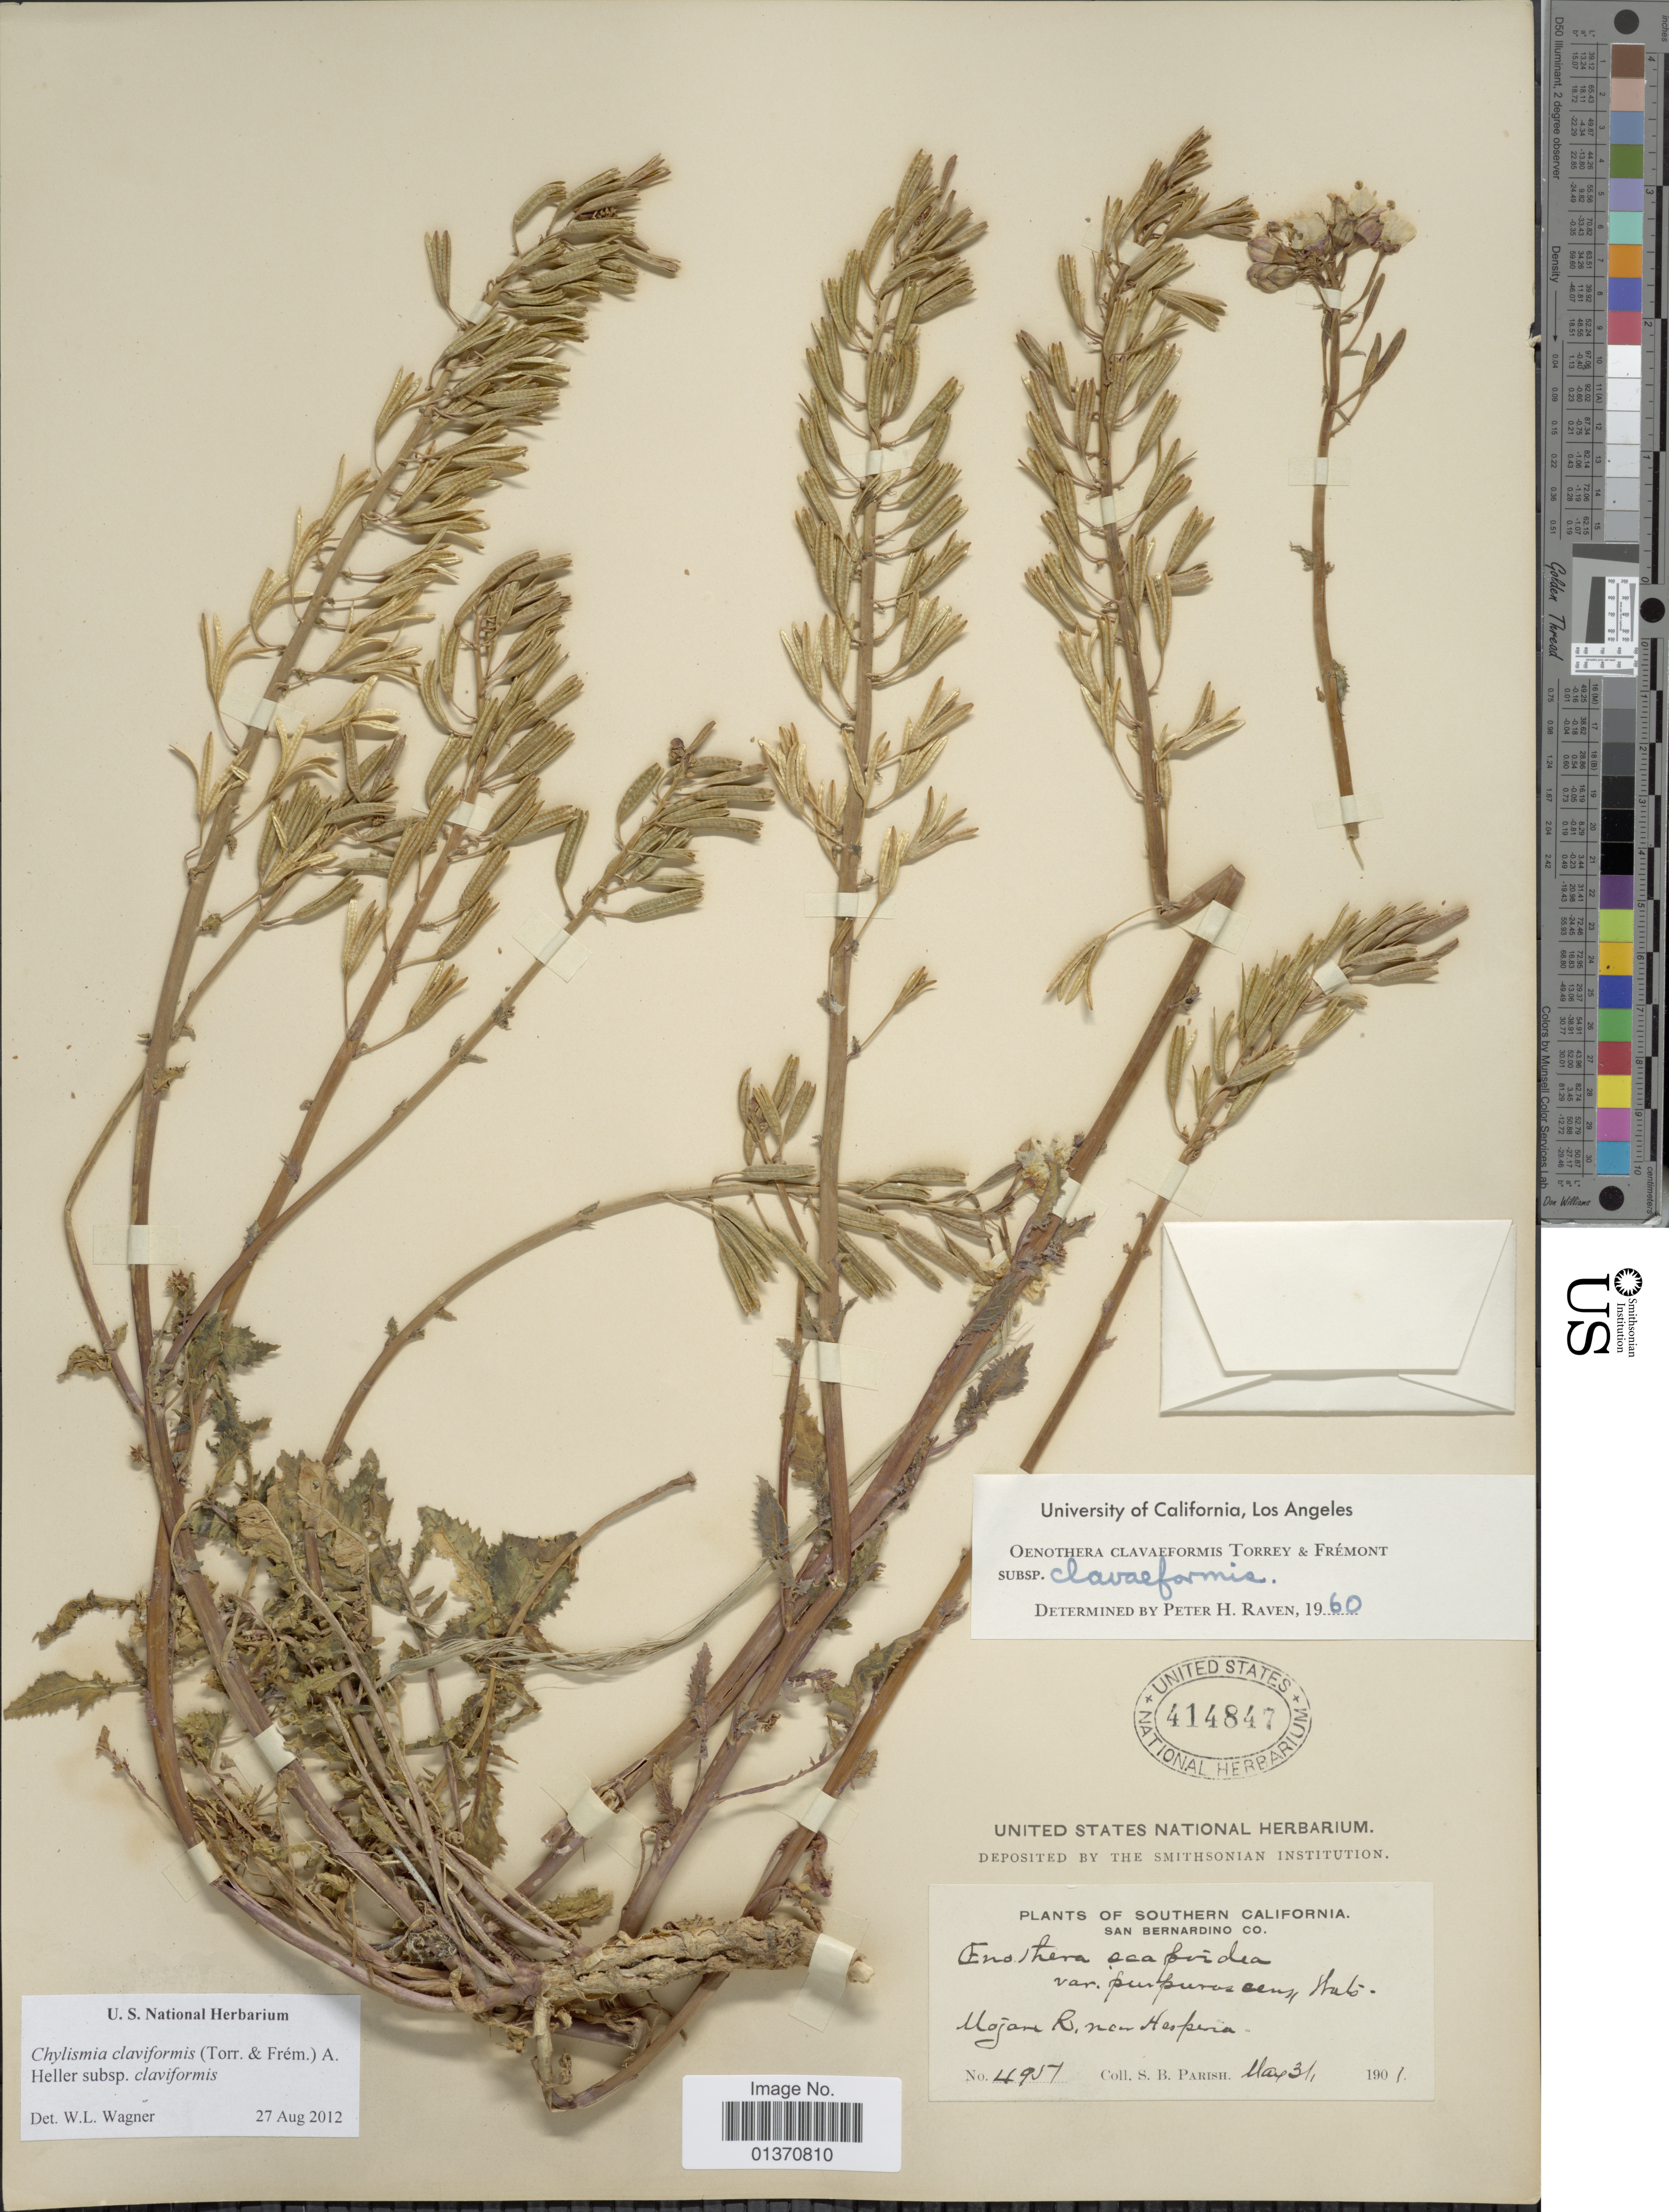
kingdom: Plantae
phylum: Tracheophyta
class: Magnoliopsida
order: Myrtales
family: Onagraceae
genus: Chylismia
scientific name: Chylismia claviformis subsp. claviformis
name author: (Torr. & Frém.) A. Heller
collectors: S. B. Parish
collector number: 4951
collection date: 1901-05-31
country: United States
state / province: California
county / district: San Bernardino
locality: Southern California, San Bernardino Co., Mojave R, near Hesperia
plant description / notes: No precise locality correction needed. Filled county field.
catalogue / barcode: US 414847